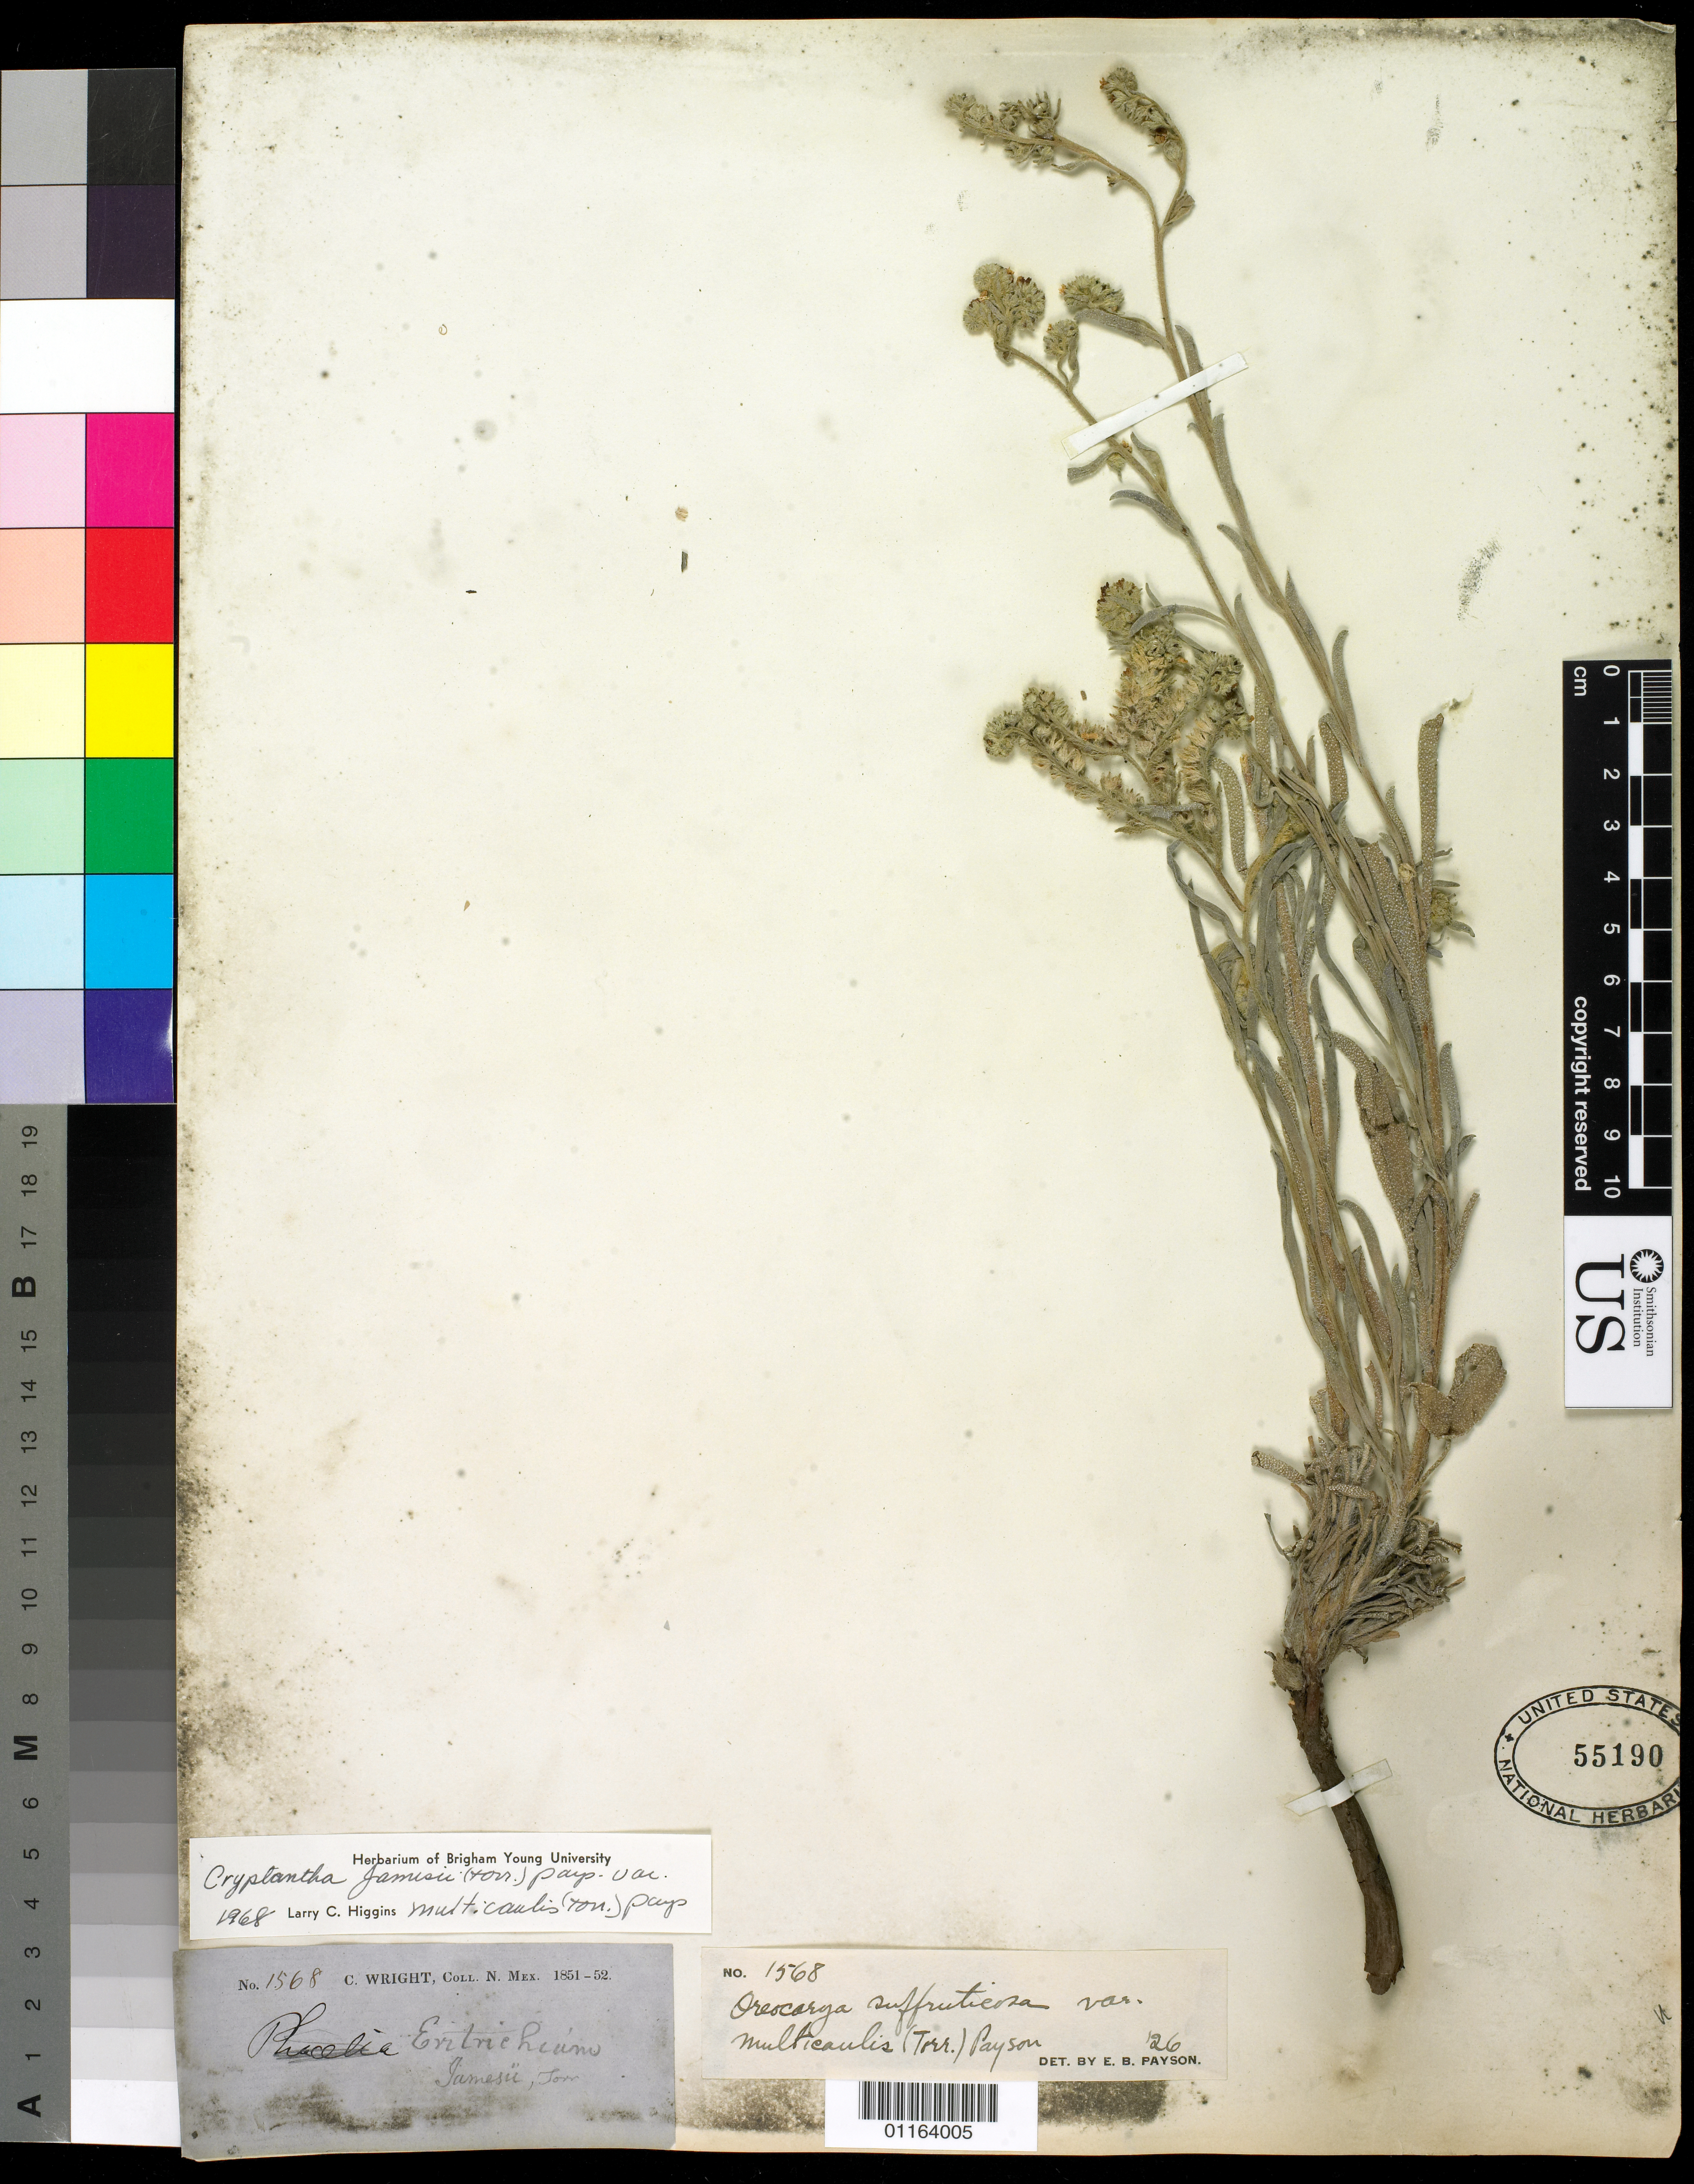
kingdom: Plantae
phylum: Tracheophyta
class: Magnoliopsida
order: Boraginales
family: Boraginaceae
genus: Cryptantha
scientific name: Cryptantha jamesii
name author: (Torr.) Payson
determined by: Higgins, Larry C.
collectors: C. Wright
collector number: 1568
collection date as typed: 1851 to -- --- 1852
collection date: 1851/1852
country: United States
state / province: New Mexico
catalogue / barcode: US 55190